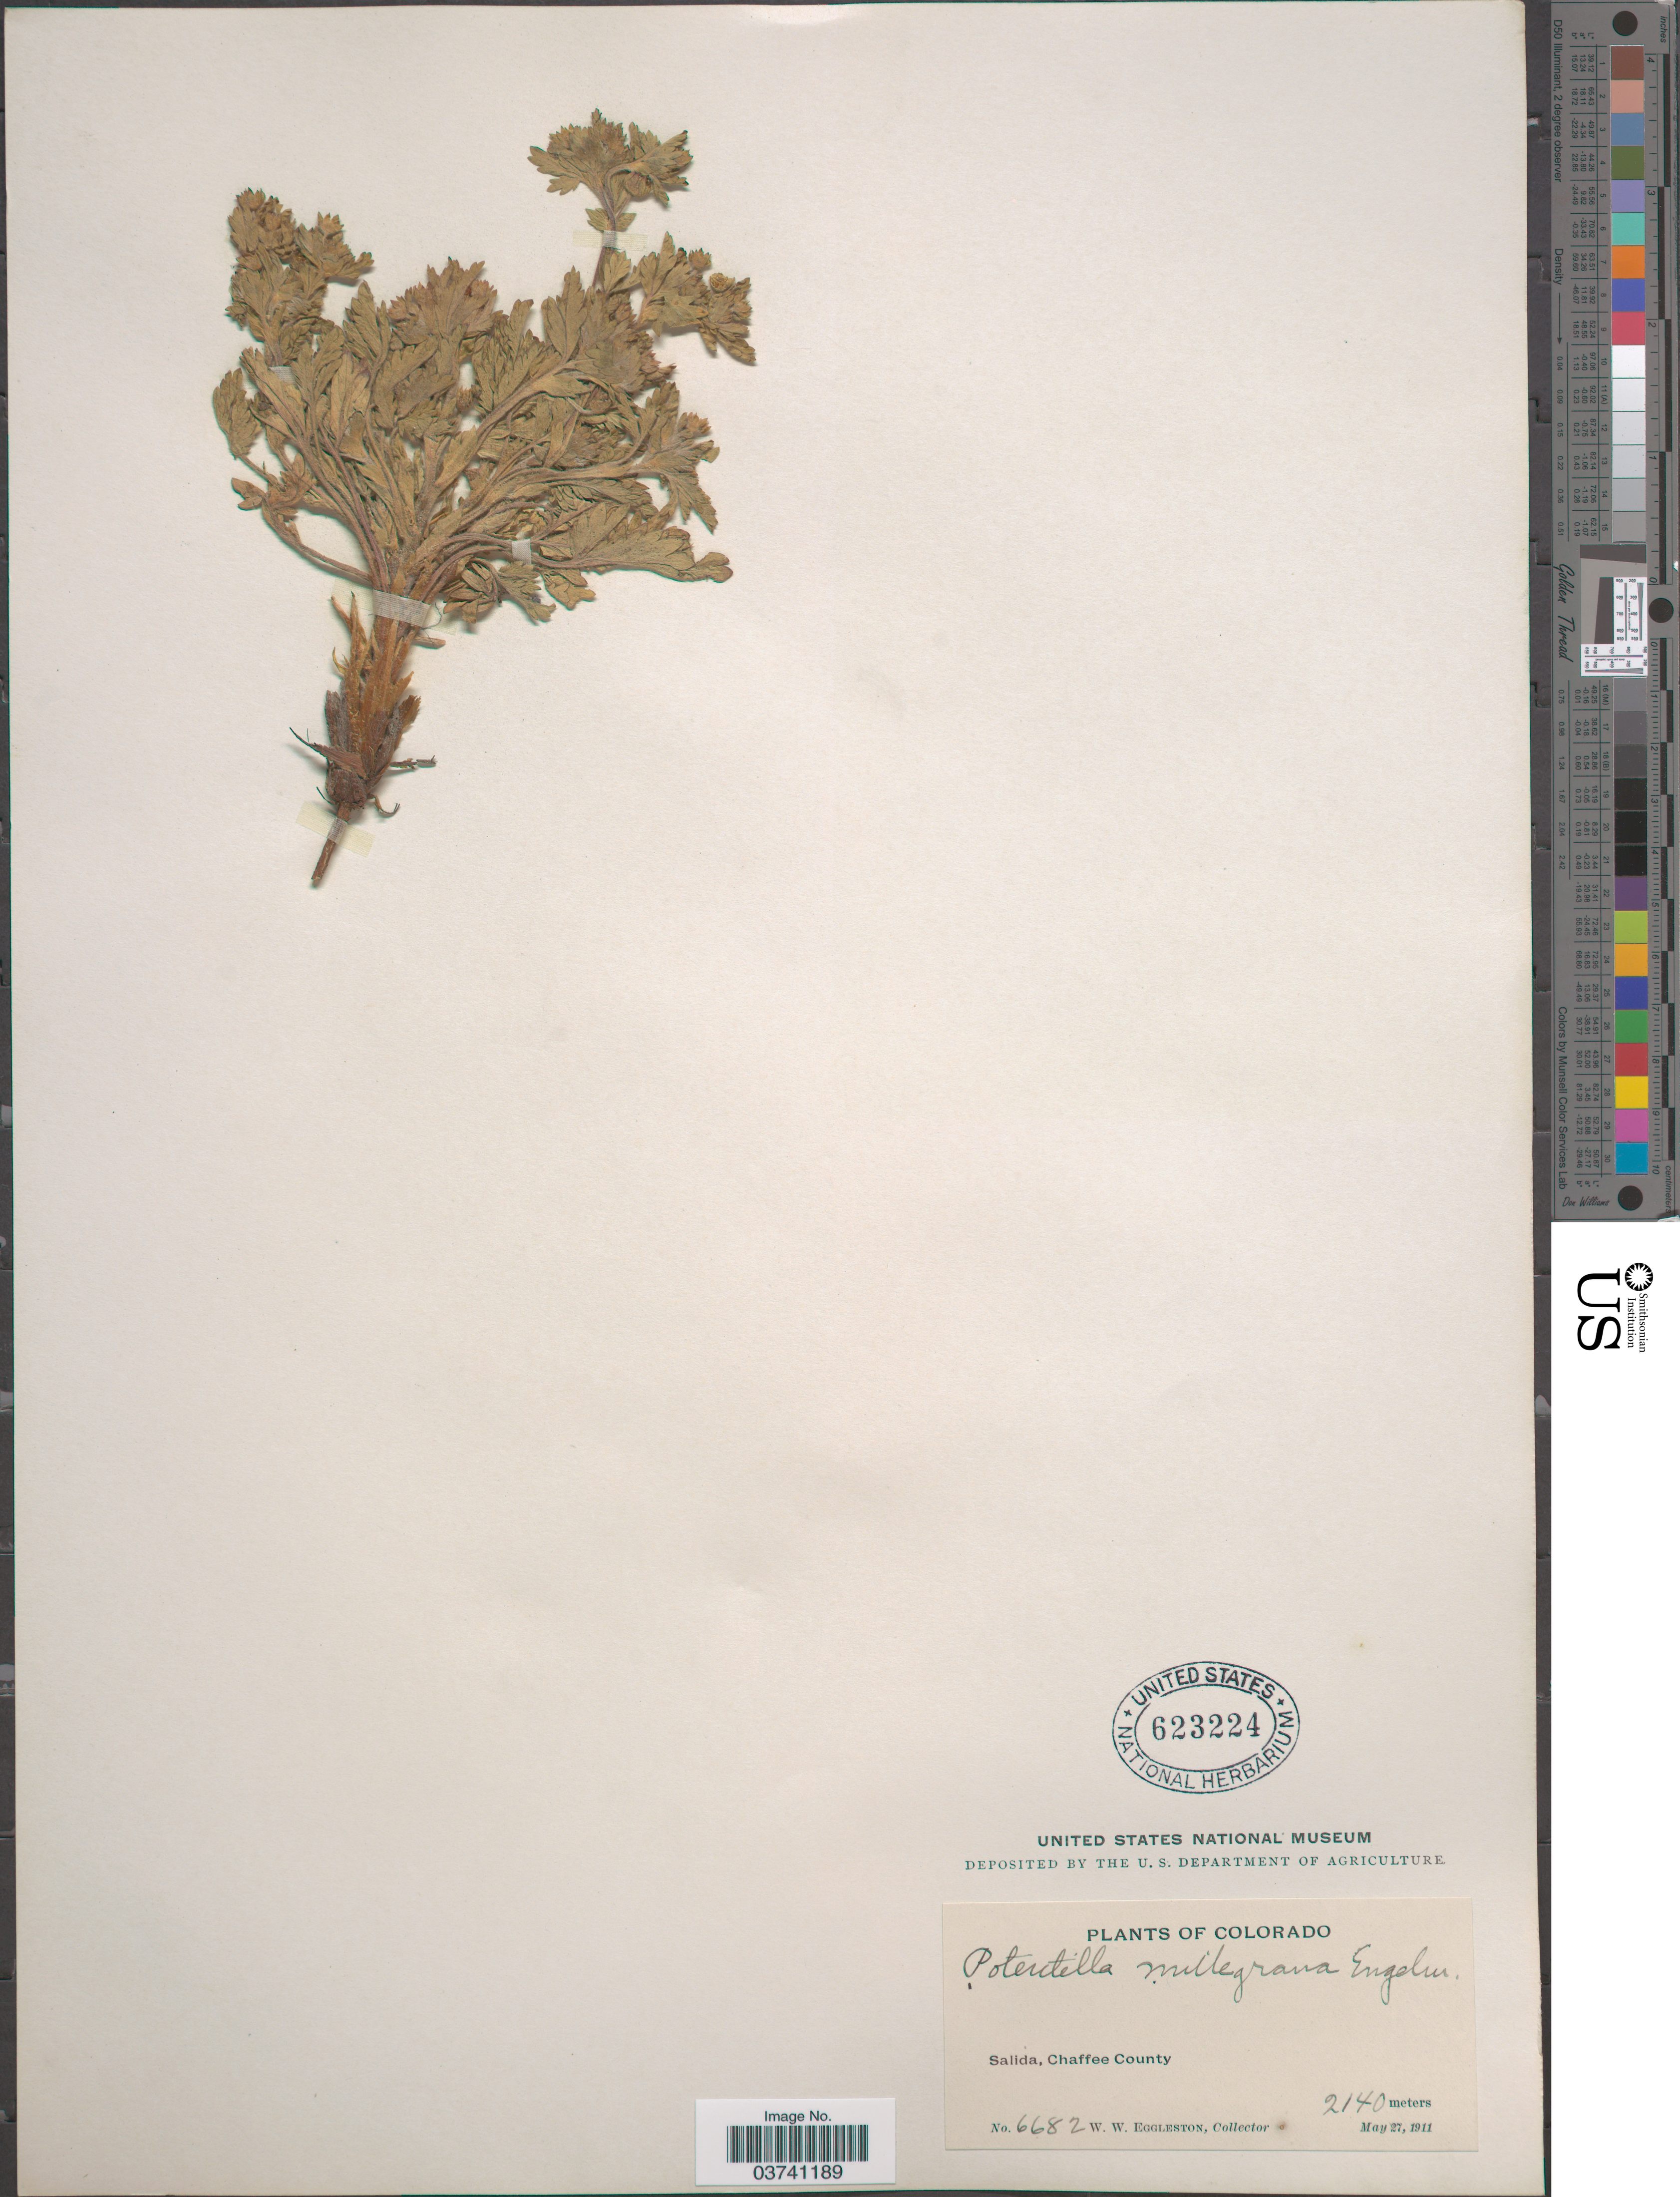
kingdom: Plantae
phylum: Tracheophyta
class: Magnoliopsida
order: Rosales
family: Rosaceae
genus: Potentilla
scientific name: Potentilla rivalis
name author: Nutt.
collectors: W. W. Eggleston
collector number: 6682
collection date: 1911-05-27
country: United States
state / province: Colorado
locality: Salida, Chaffee County.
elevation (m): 2140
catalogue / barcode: US 623224